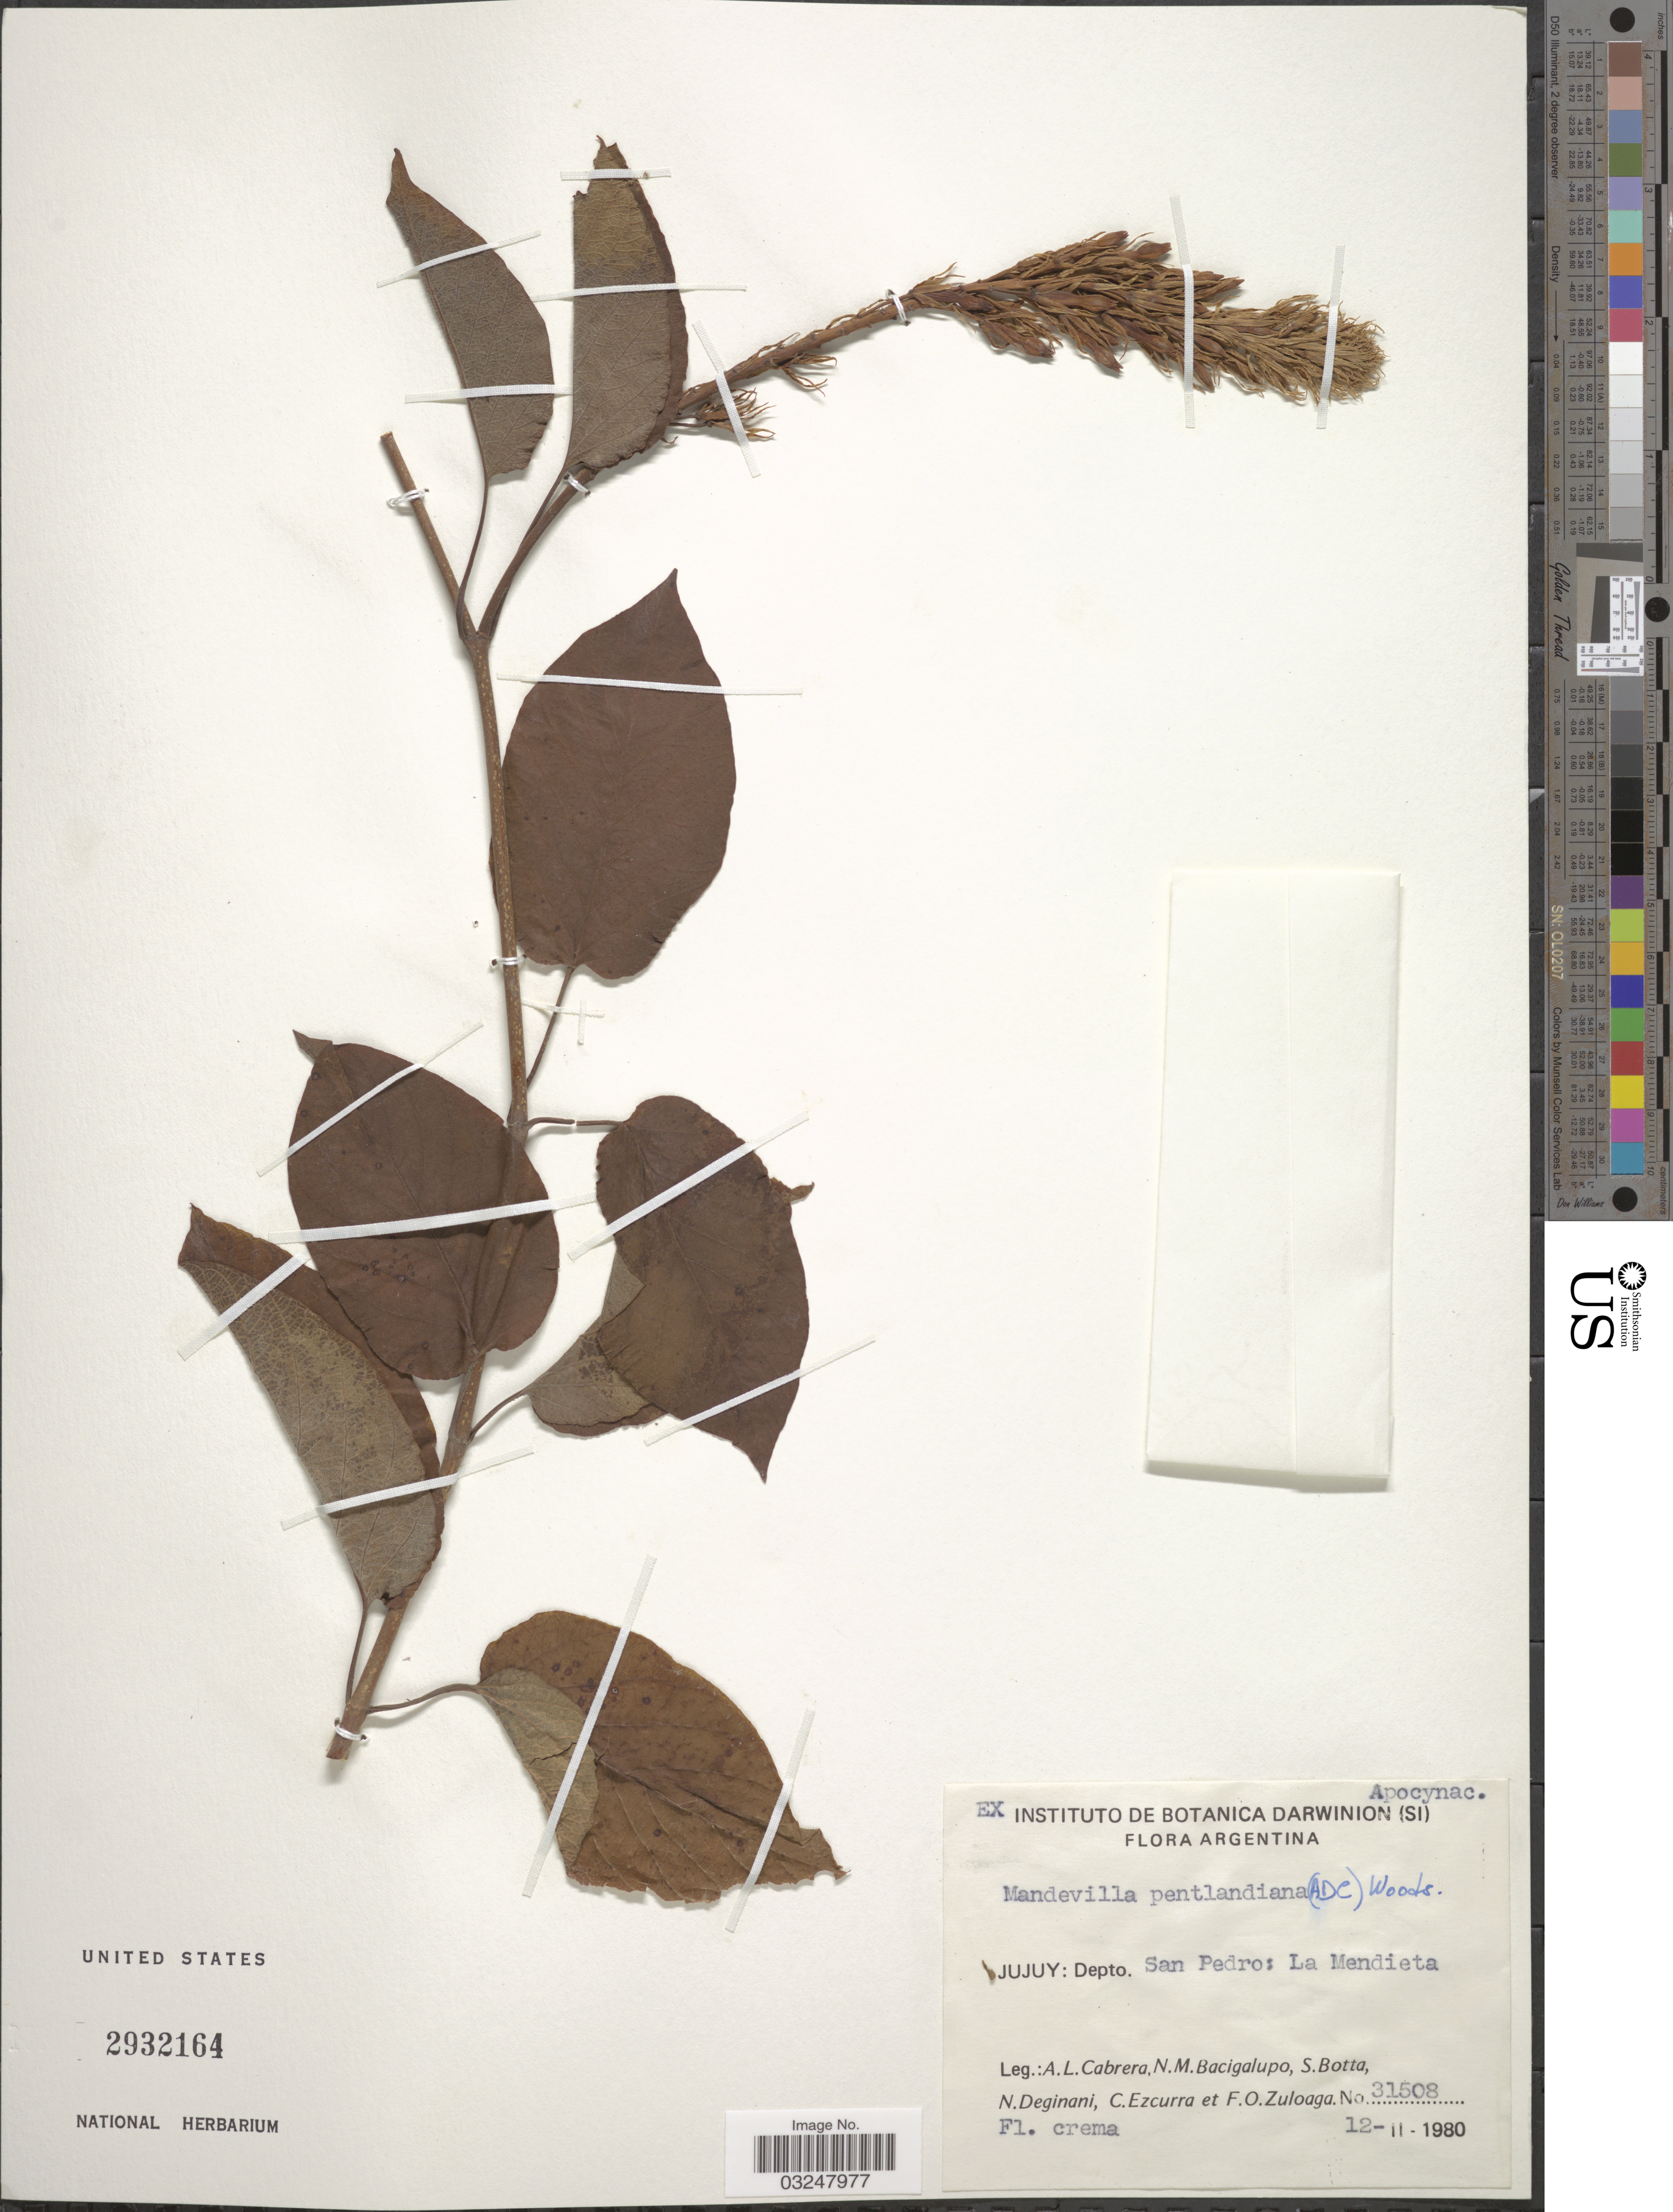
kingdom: Plantae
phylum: Tracheophyta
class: Magnoliopsida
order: Gentianales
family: Apocynaceae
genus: Mandevilla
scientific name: Mandevilla pentlandiana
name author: (DC.) Woodson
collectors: A. L. Cabrera, N. M. Bacigalupo, S. Botta, N. Deginani & et al.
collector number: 31508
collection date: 1980-11-12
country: Argentina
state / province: Jujuy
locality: Jujuy: Depto. San Pedro: La Mendieta.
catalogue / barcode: US 2932164